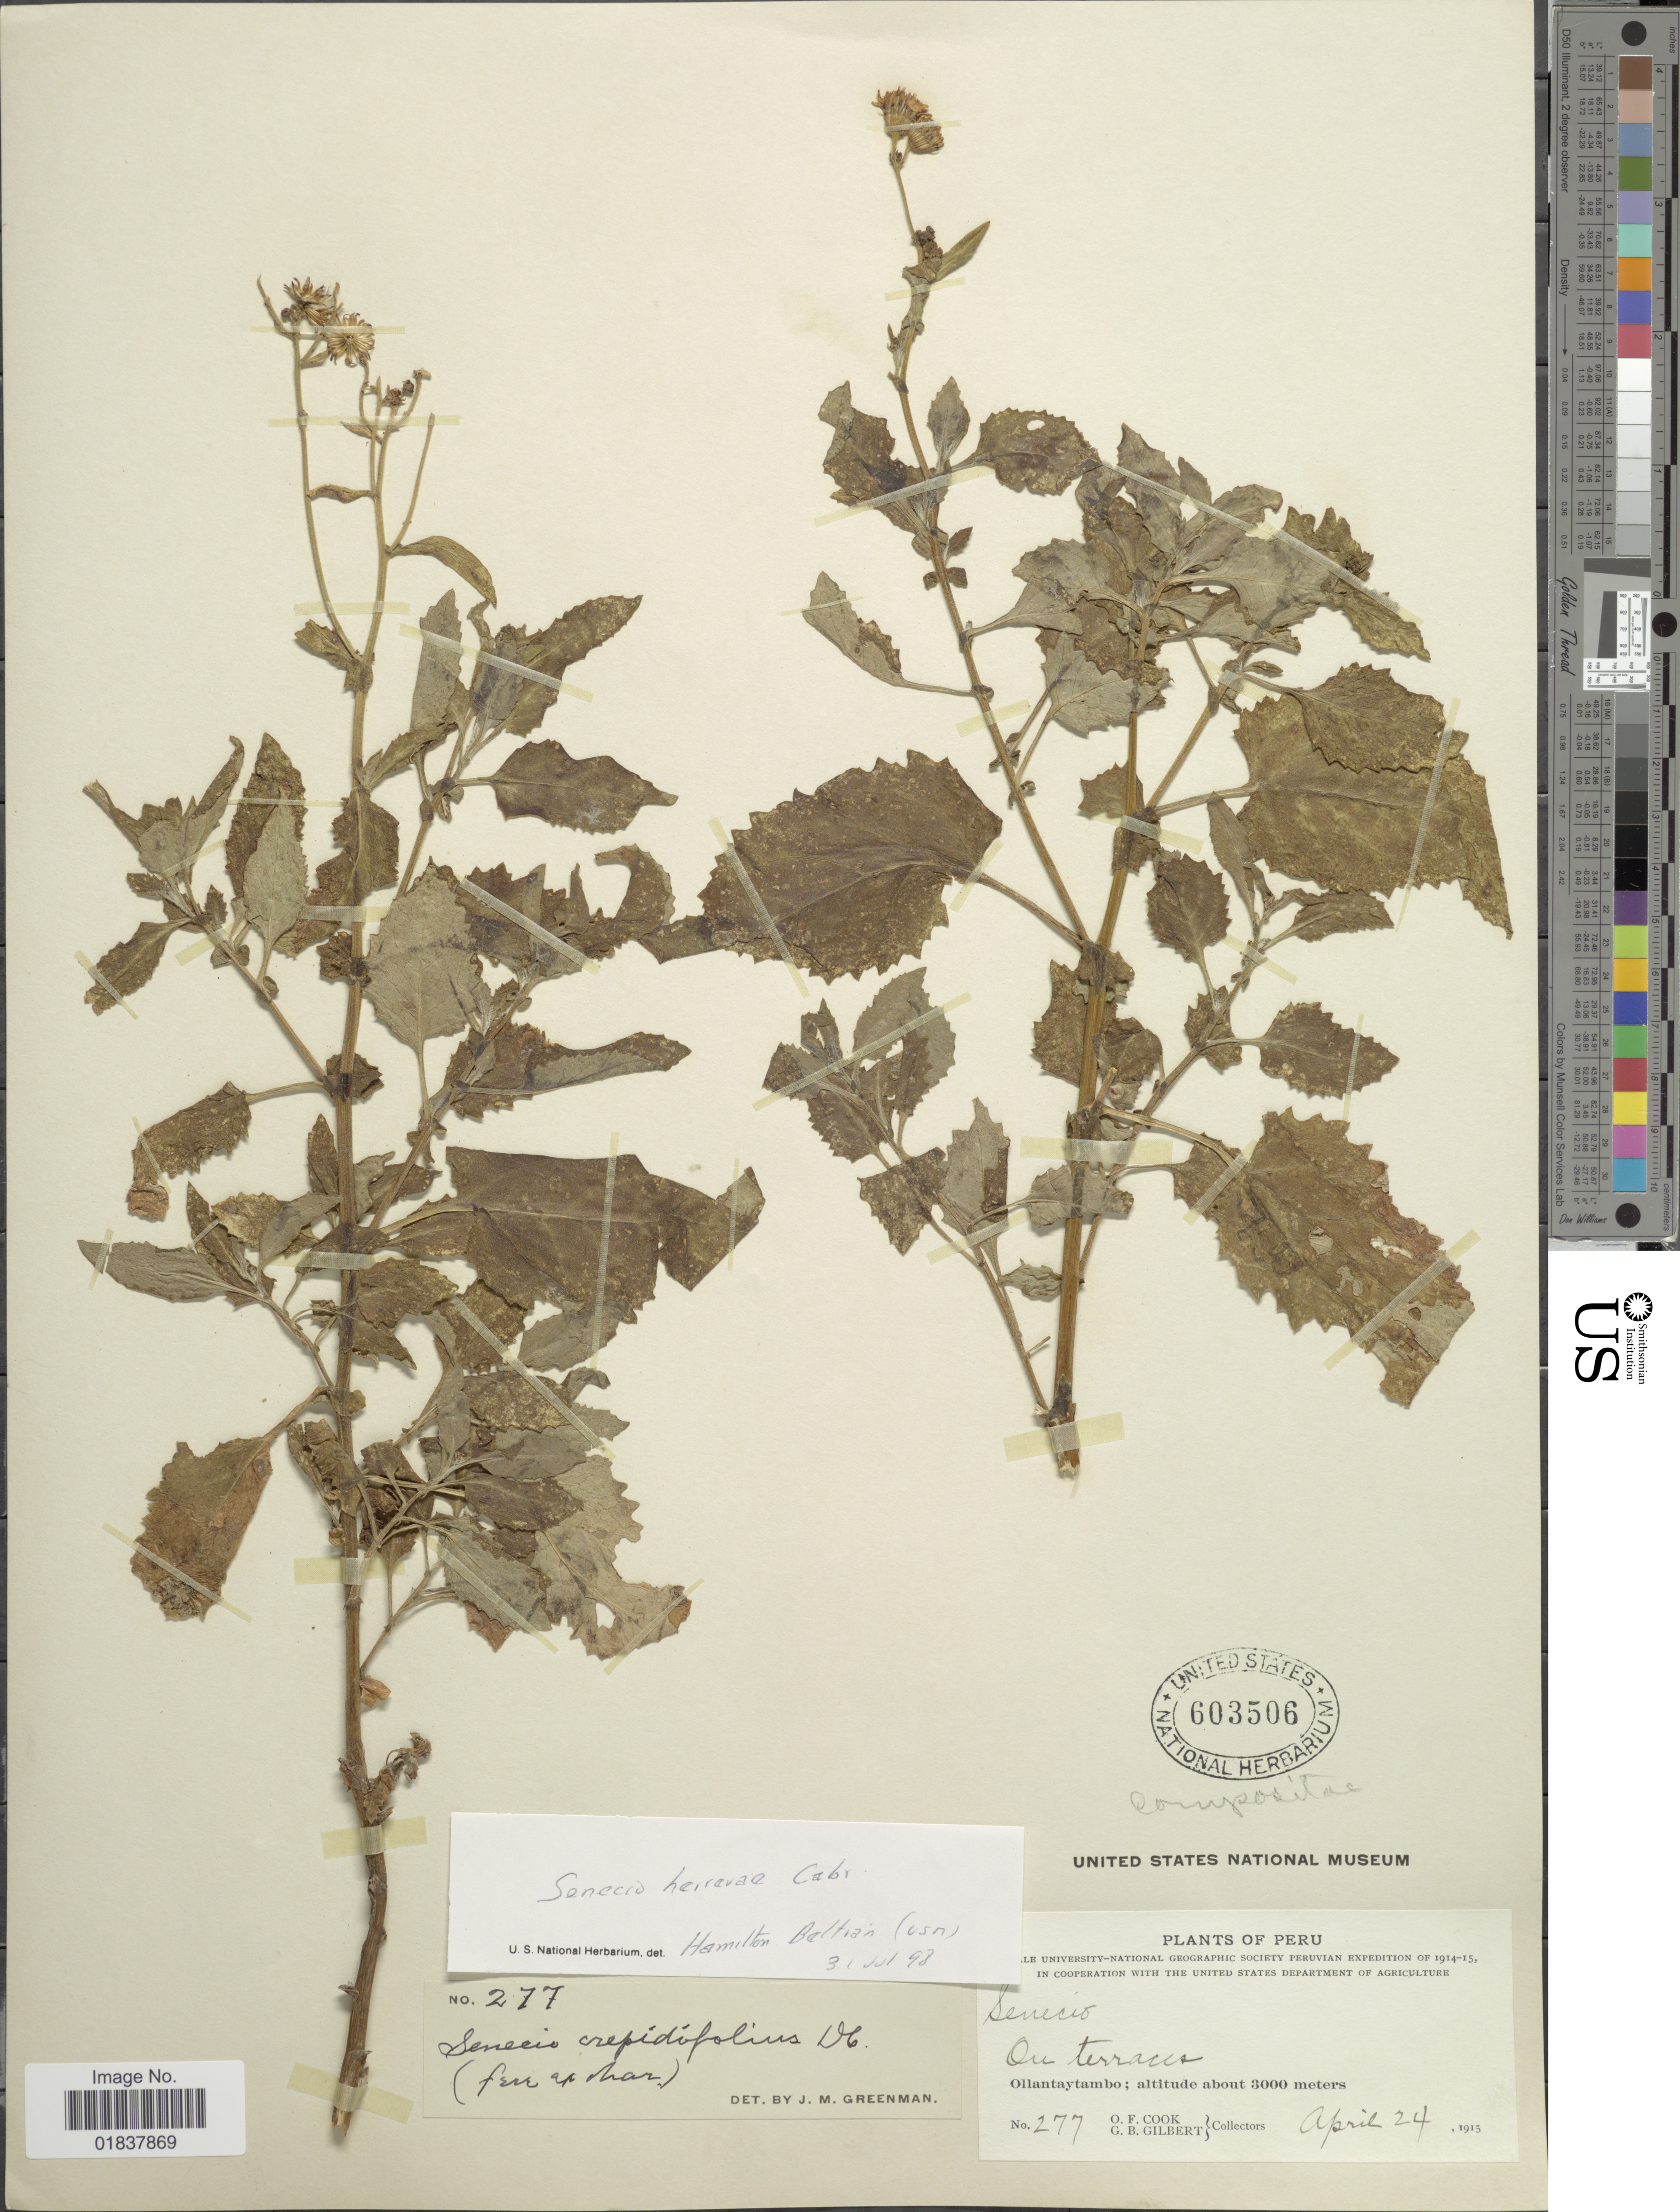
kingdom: Plantae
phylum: Tracheophyta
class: Magnoliopsida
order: Asterales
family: Asteraceae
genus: Senecio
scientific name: Senecio herrerae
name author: Cabrera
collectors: O. F. Cook & G. B. Gilbert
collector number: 277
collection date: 1915-04-24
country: Peru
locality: Ollantaytambo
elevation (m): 3000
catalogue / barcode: US 603506